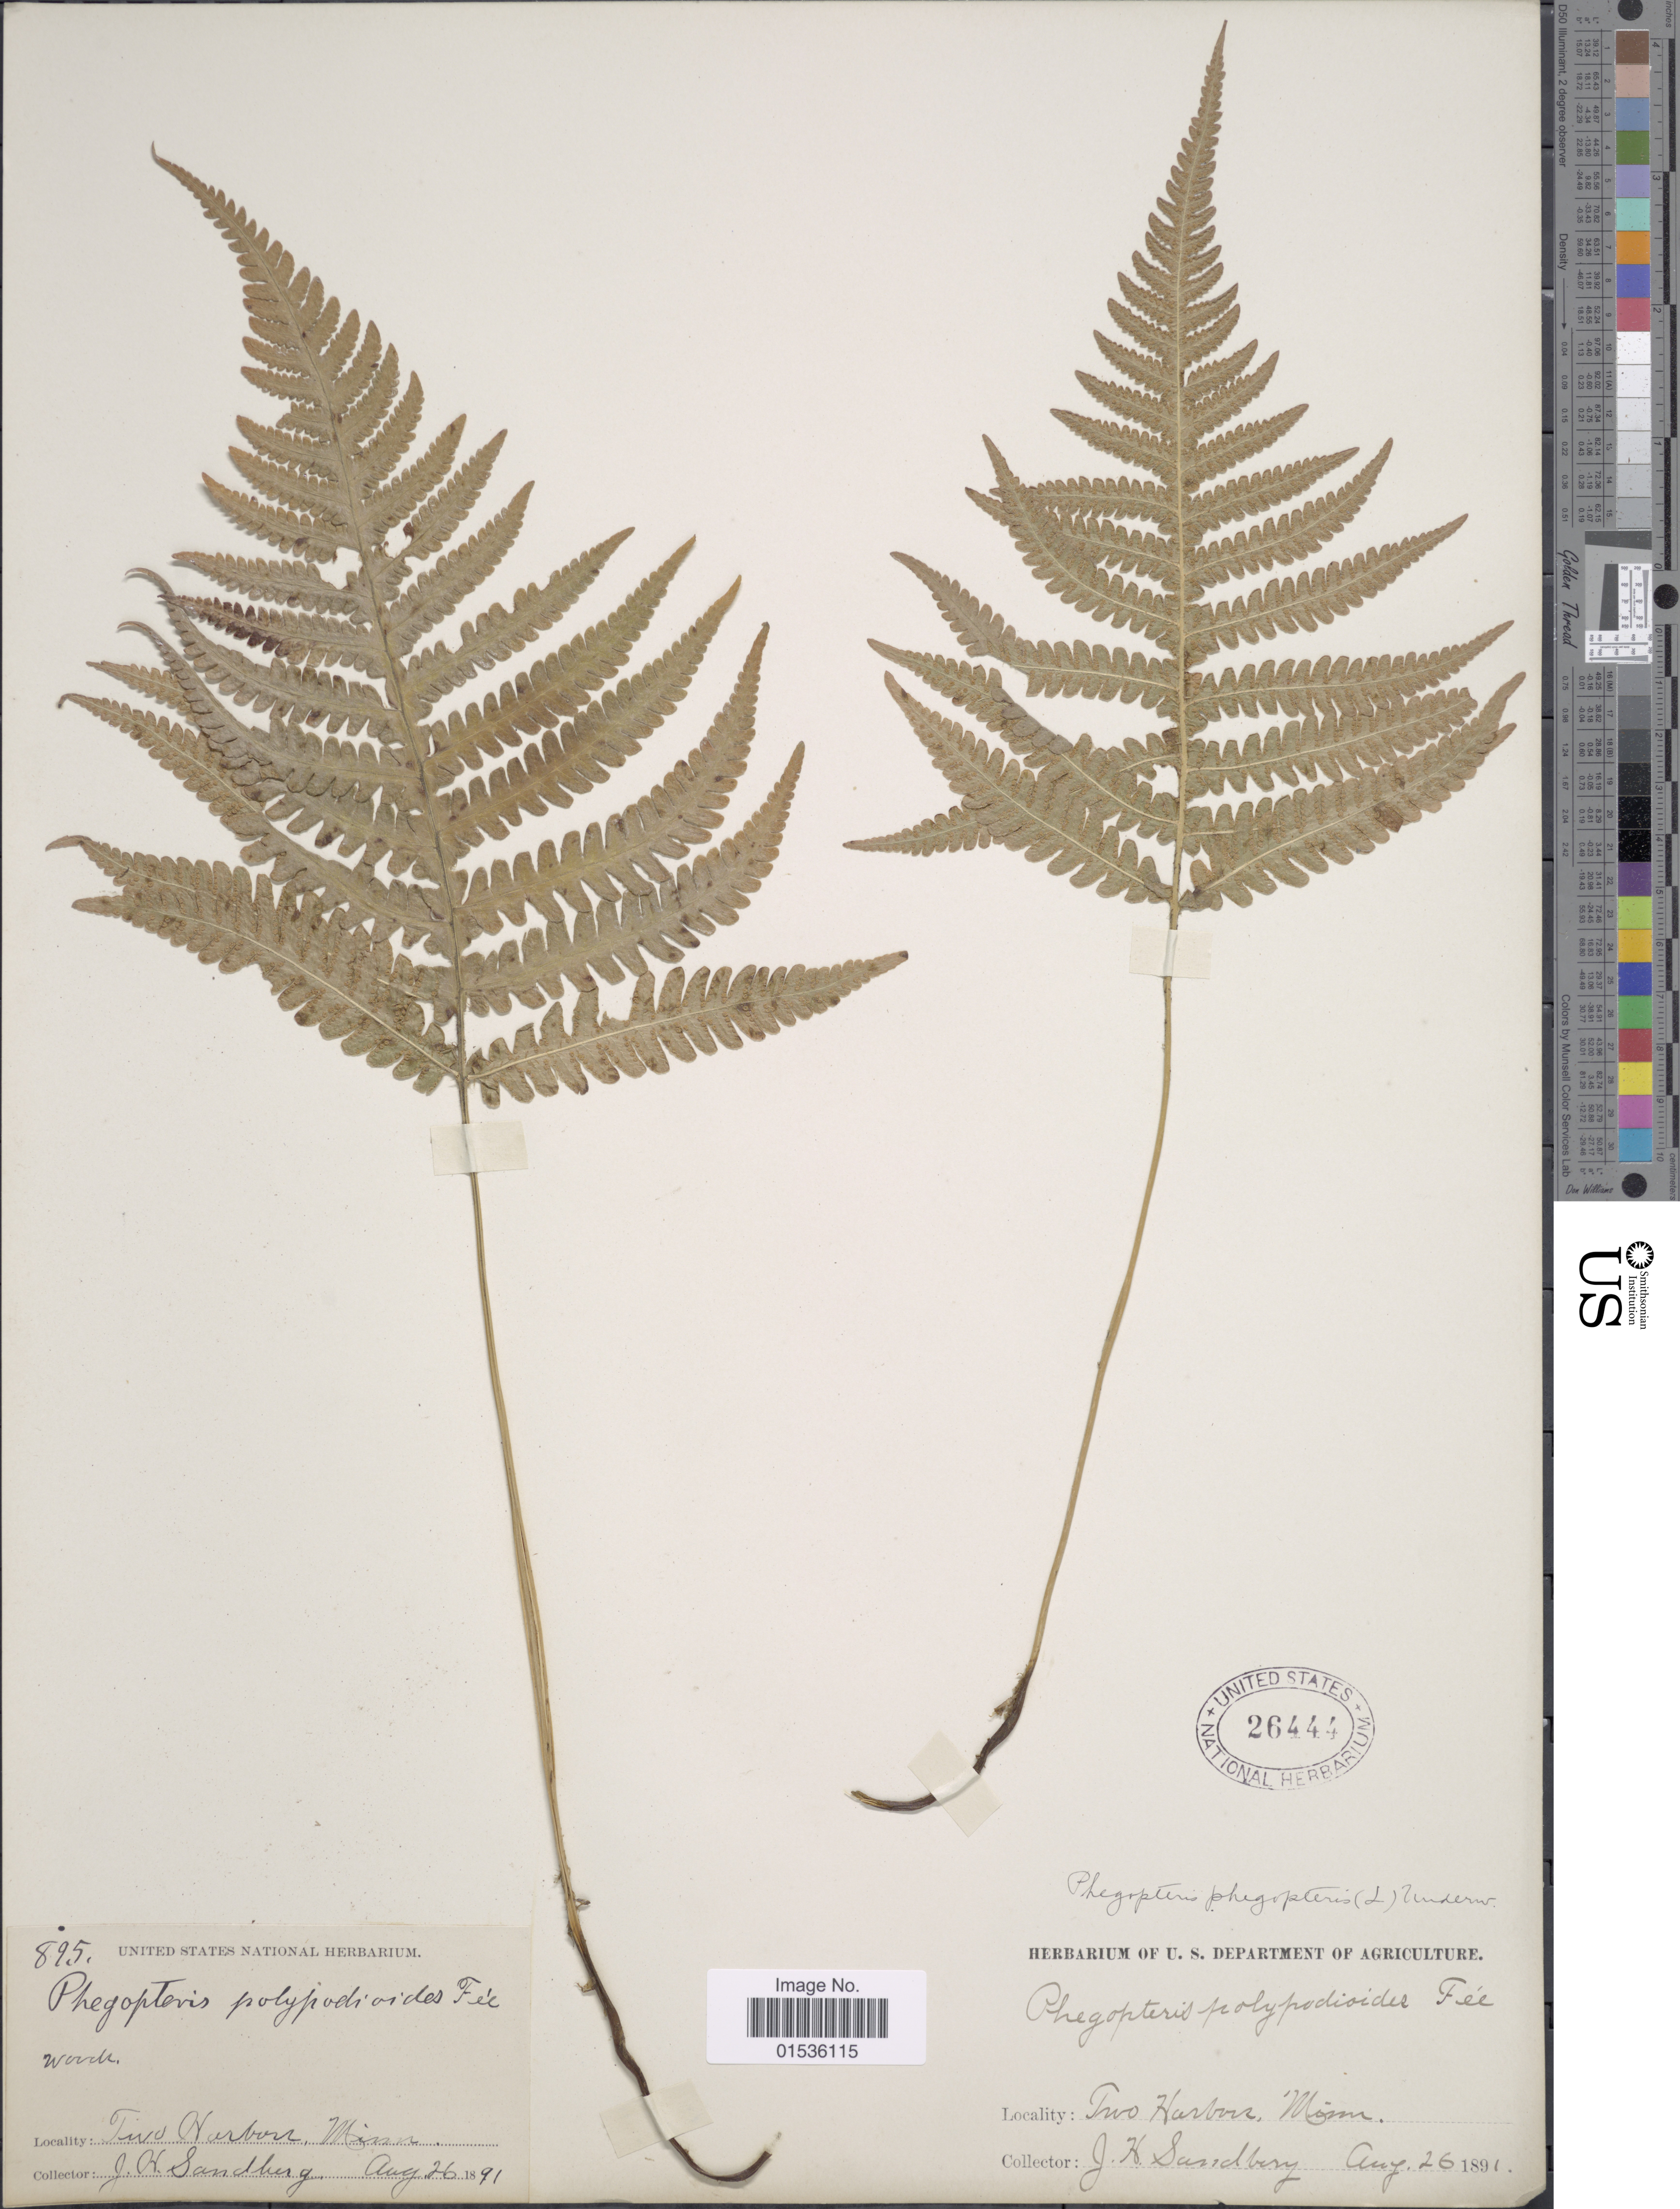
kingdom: Plantae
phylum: Tracheophyta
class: Polypodiopsida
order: Polypodiales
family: Thelypteridaceae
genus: Phegopteris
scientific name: Phegopteris connectilis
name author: (Michx.) Watt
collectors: J. H. Sandberg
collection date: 1891-08-26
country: United States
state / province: Minnesota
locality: Two Harbour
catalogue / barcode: US 26444